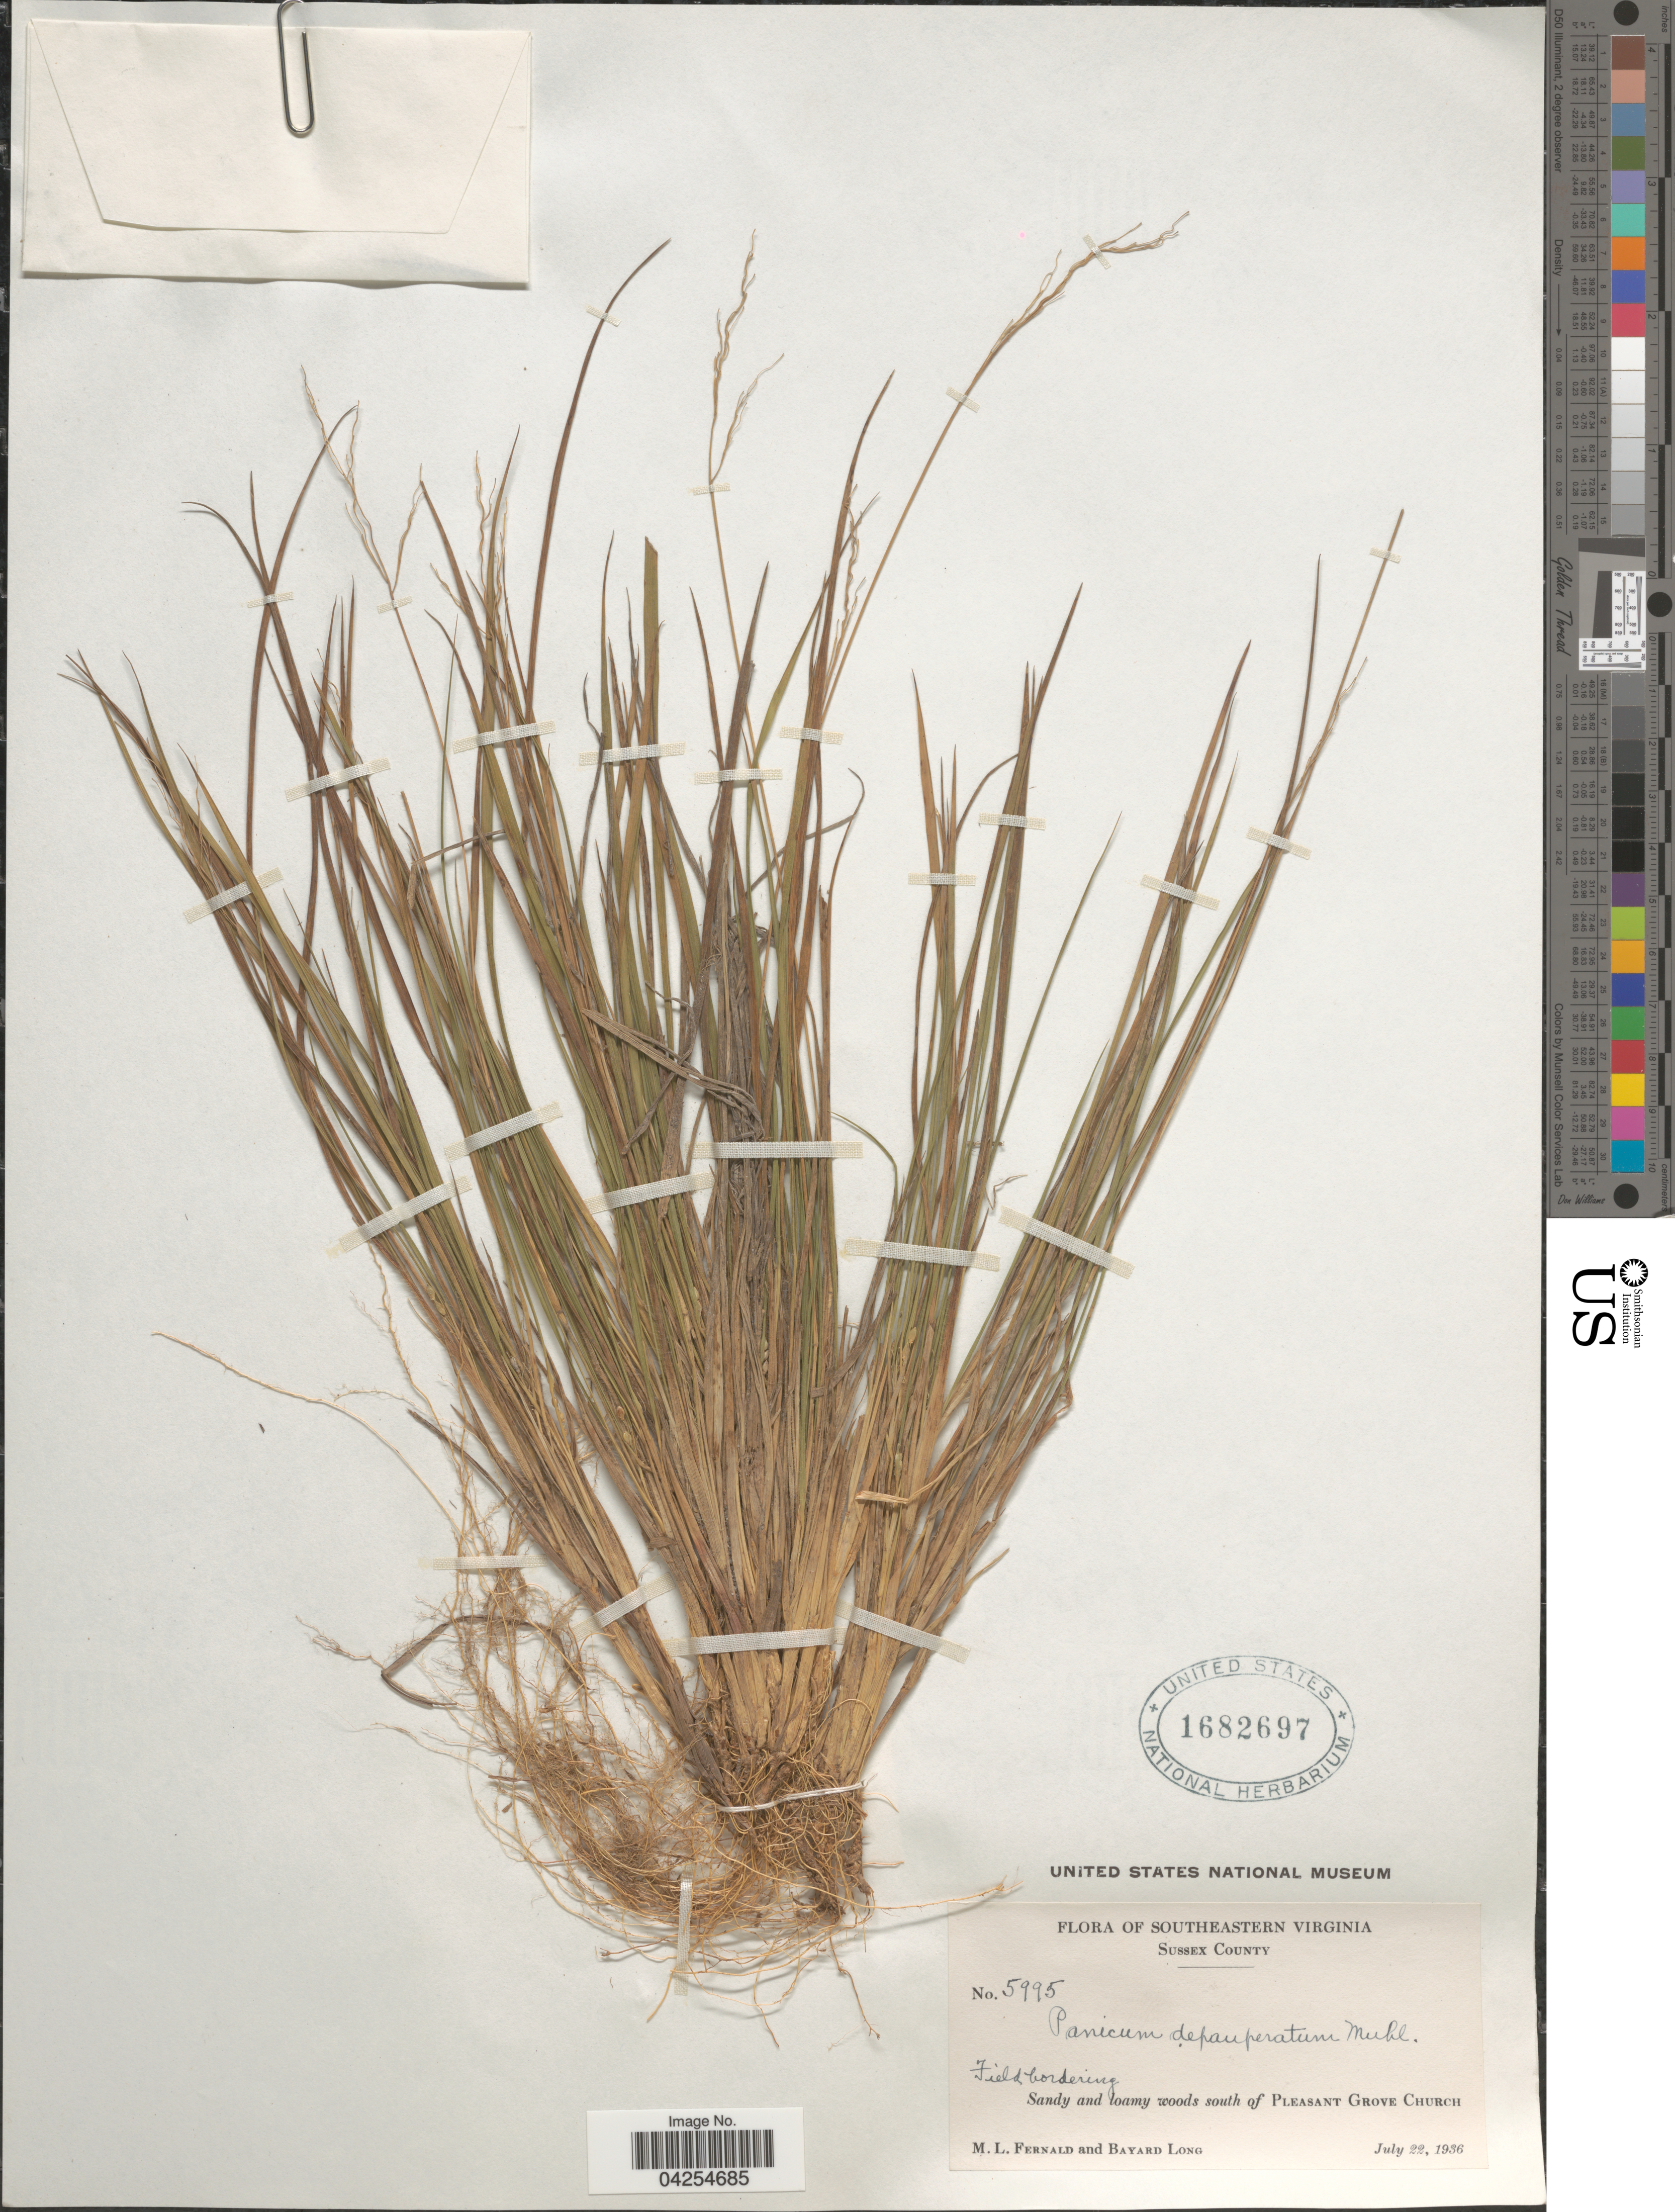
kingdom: Plantae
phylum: Tracheophyta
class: Liliopsida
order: Poales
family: Poaceae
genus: Dichanthelium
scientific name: Dichanthelium depauperatum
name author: (Muhl.) Gould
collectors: M. L. Fernald & B. Long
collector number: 5995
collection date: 1936-07-22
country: United States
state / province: Virginia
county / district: Sussex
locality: Southeastern Virginia. Sussex County Sandy and loamy woods south of Pleasant Grove Church.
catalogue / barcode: US 1682697